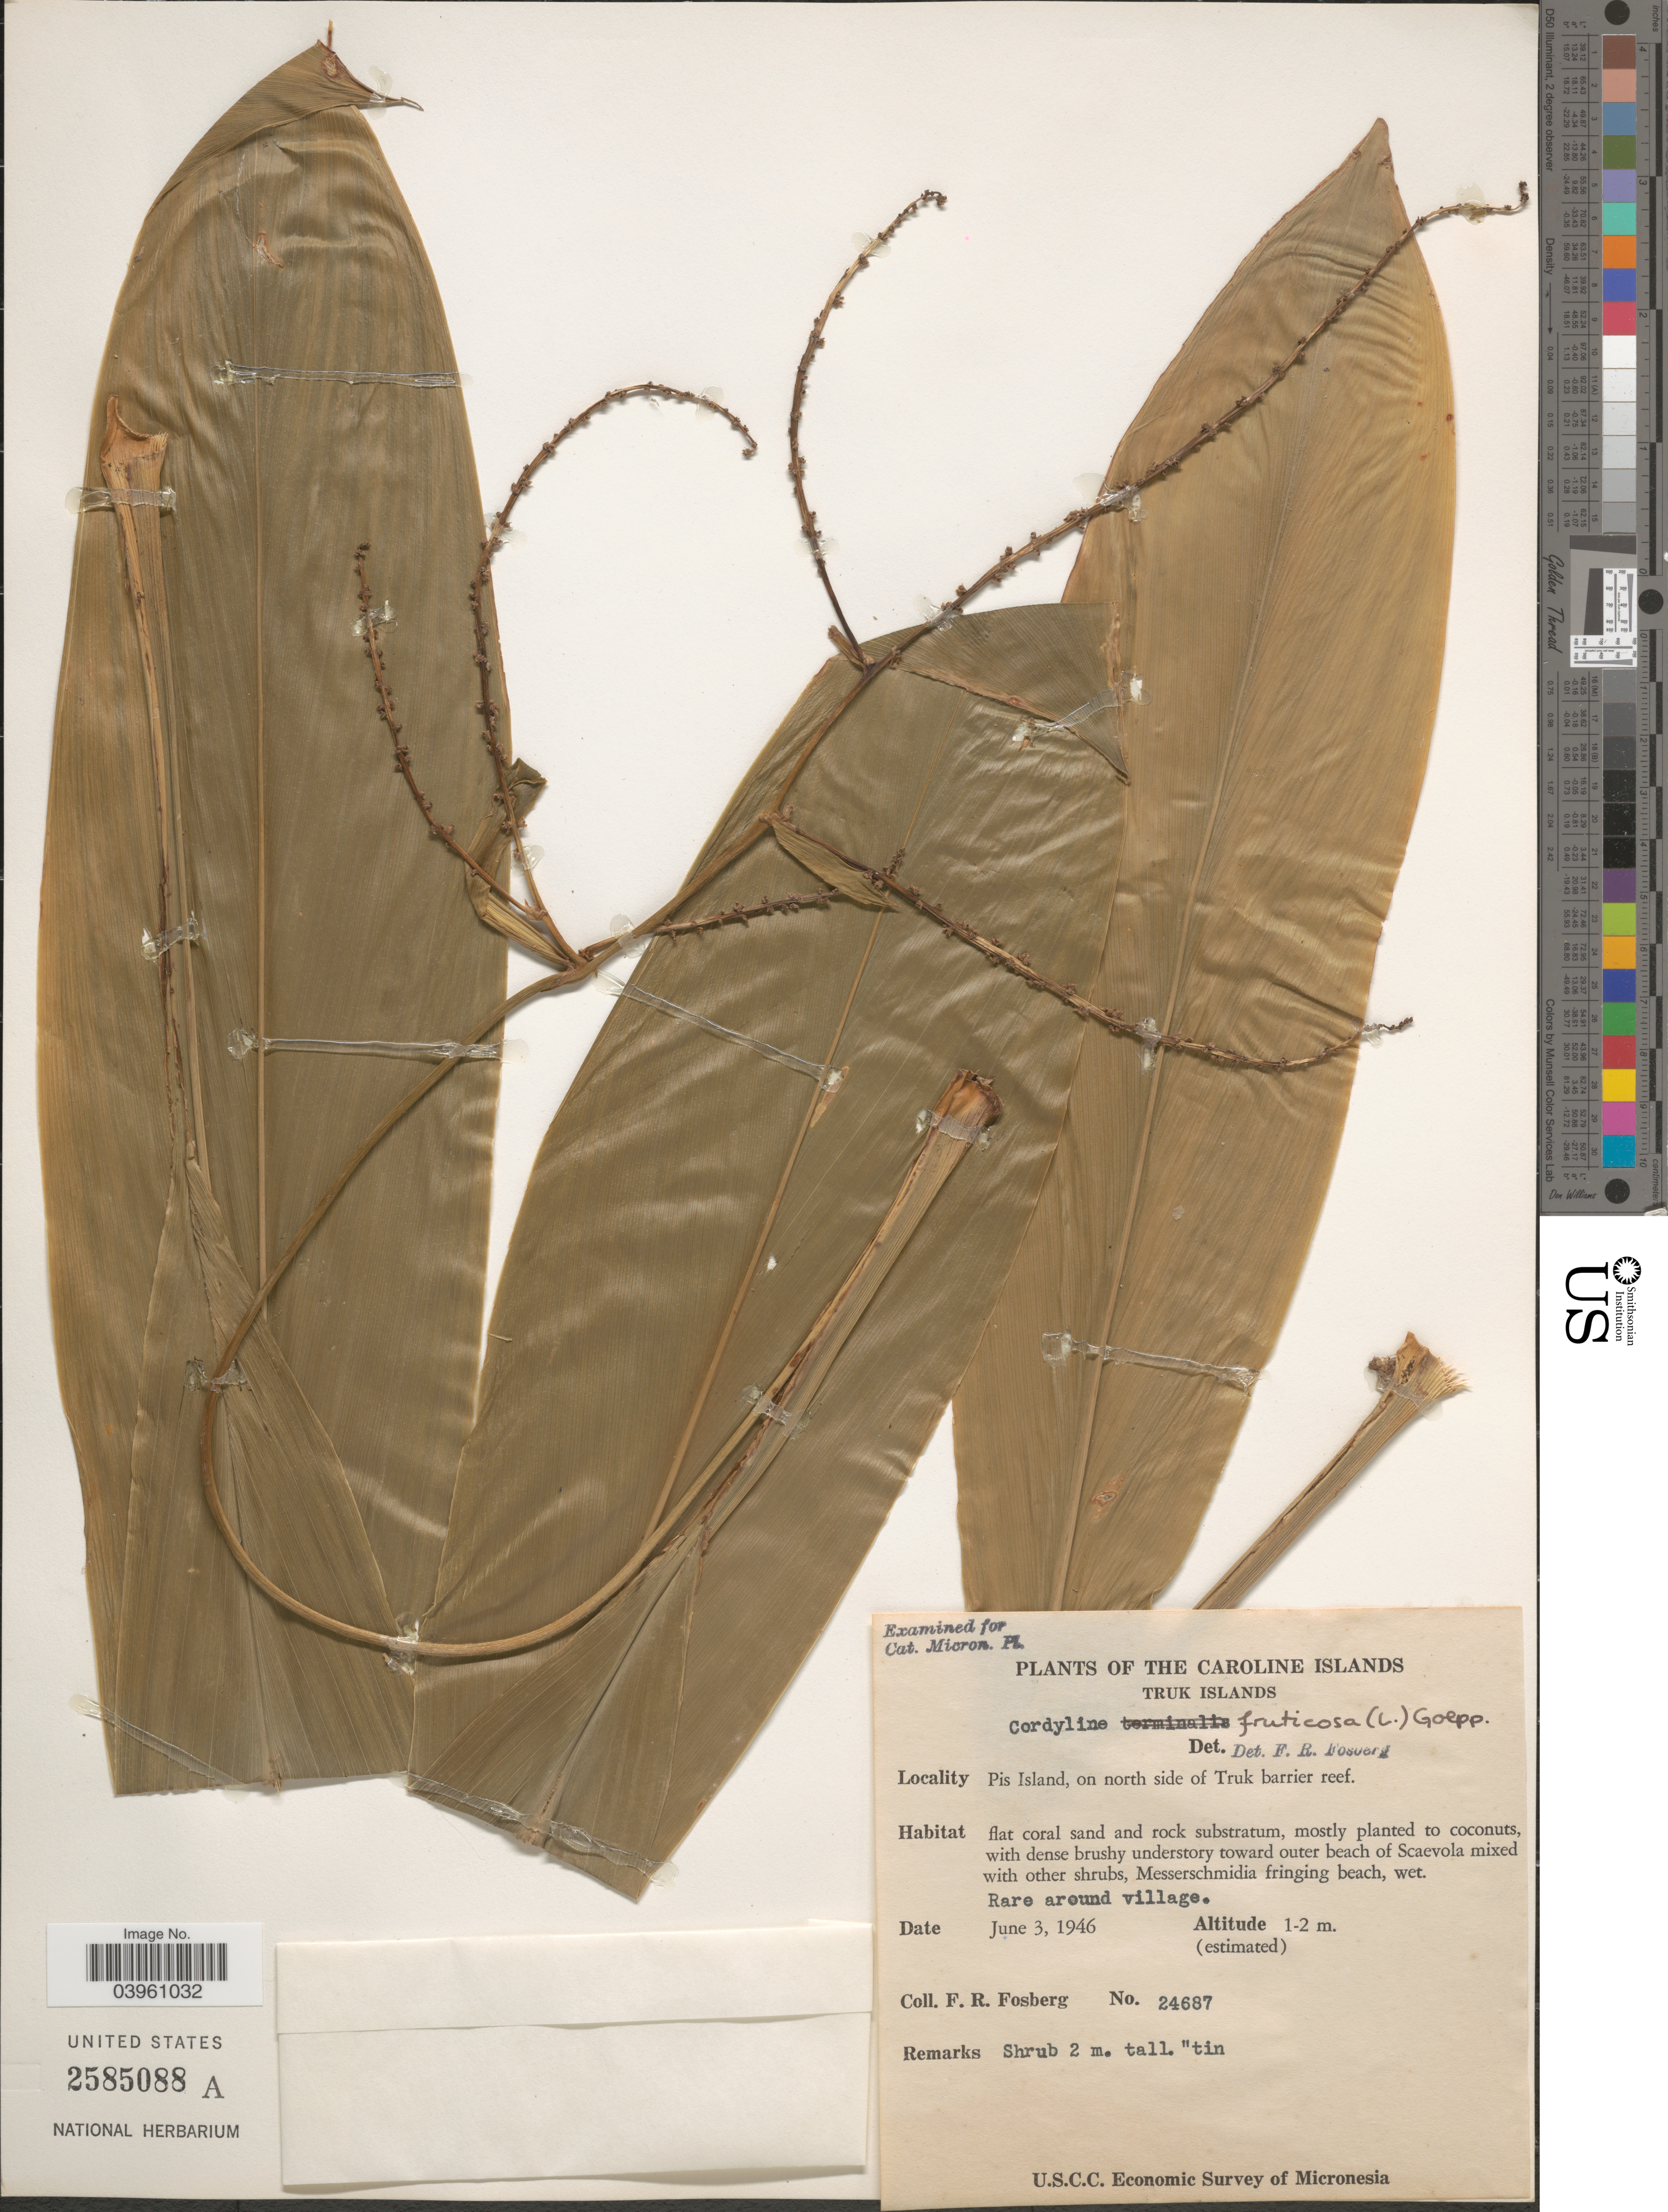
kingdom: Plantae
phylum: Tracheophyta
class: Liliopsida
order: Asparagales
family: Asparagaceae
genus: Cordyline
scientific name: Cordyline fruticosa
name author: (L.) A. Chev.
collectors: F. R. Fosberg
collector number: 24687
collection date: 1946-06-03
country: Micronesia, Federated States of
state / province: Truk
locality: The Caroline Islands. Truk Islands. Pis Island, on north side of Truk barrier reef.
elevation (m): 1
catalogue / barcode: US 2585088A